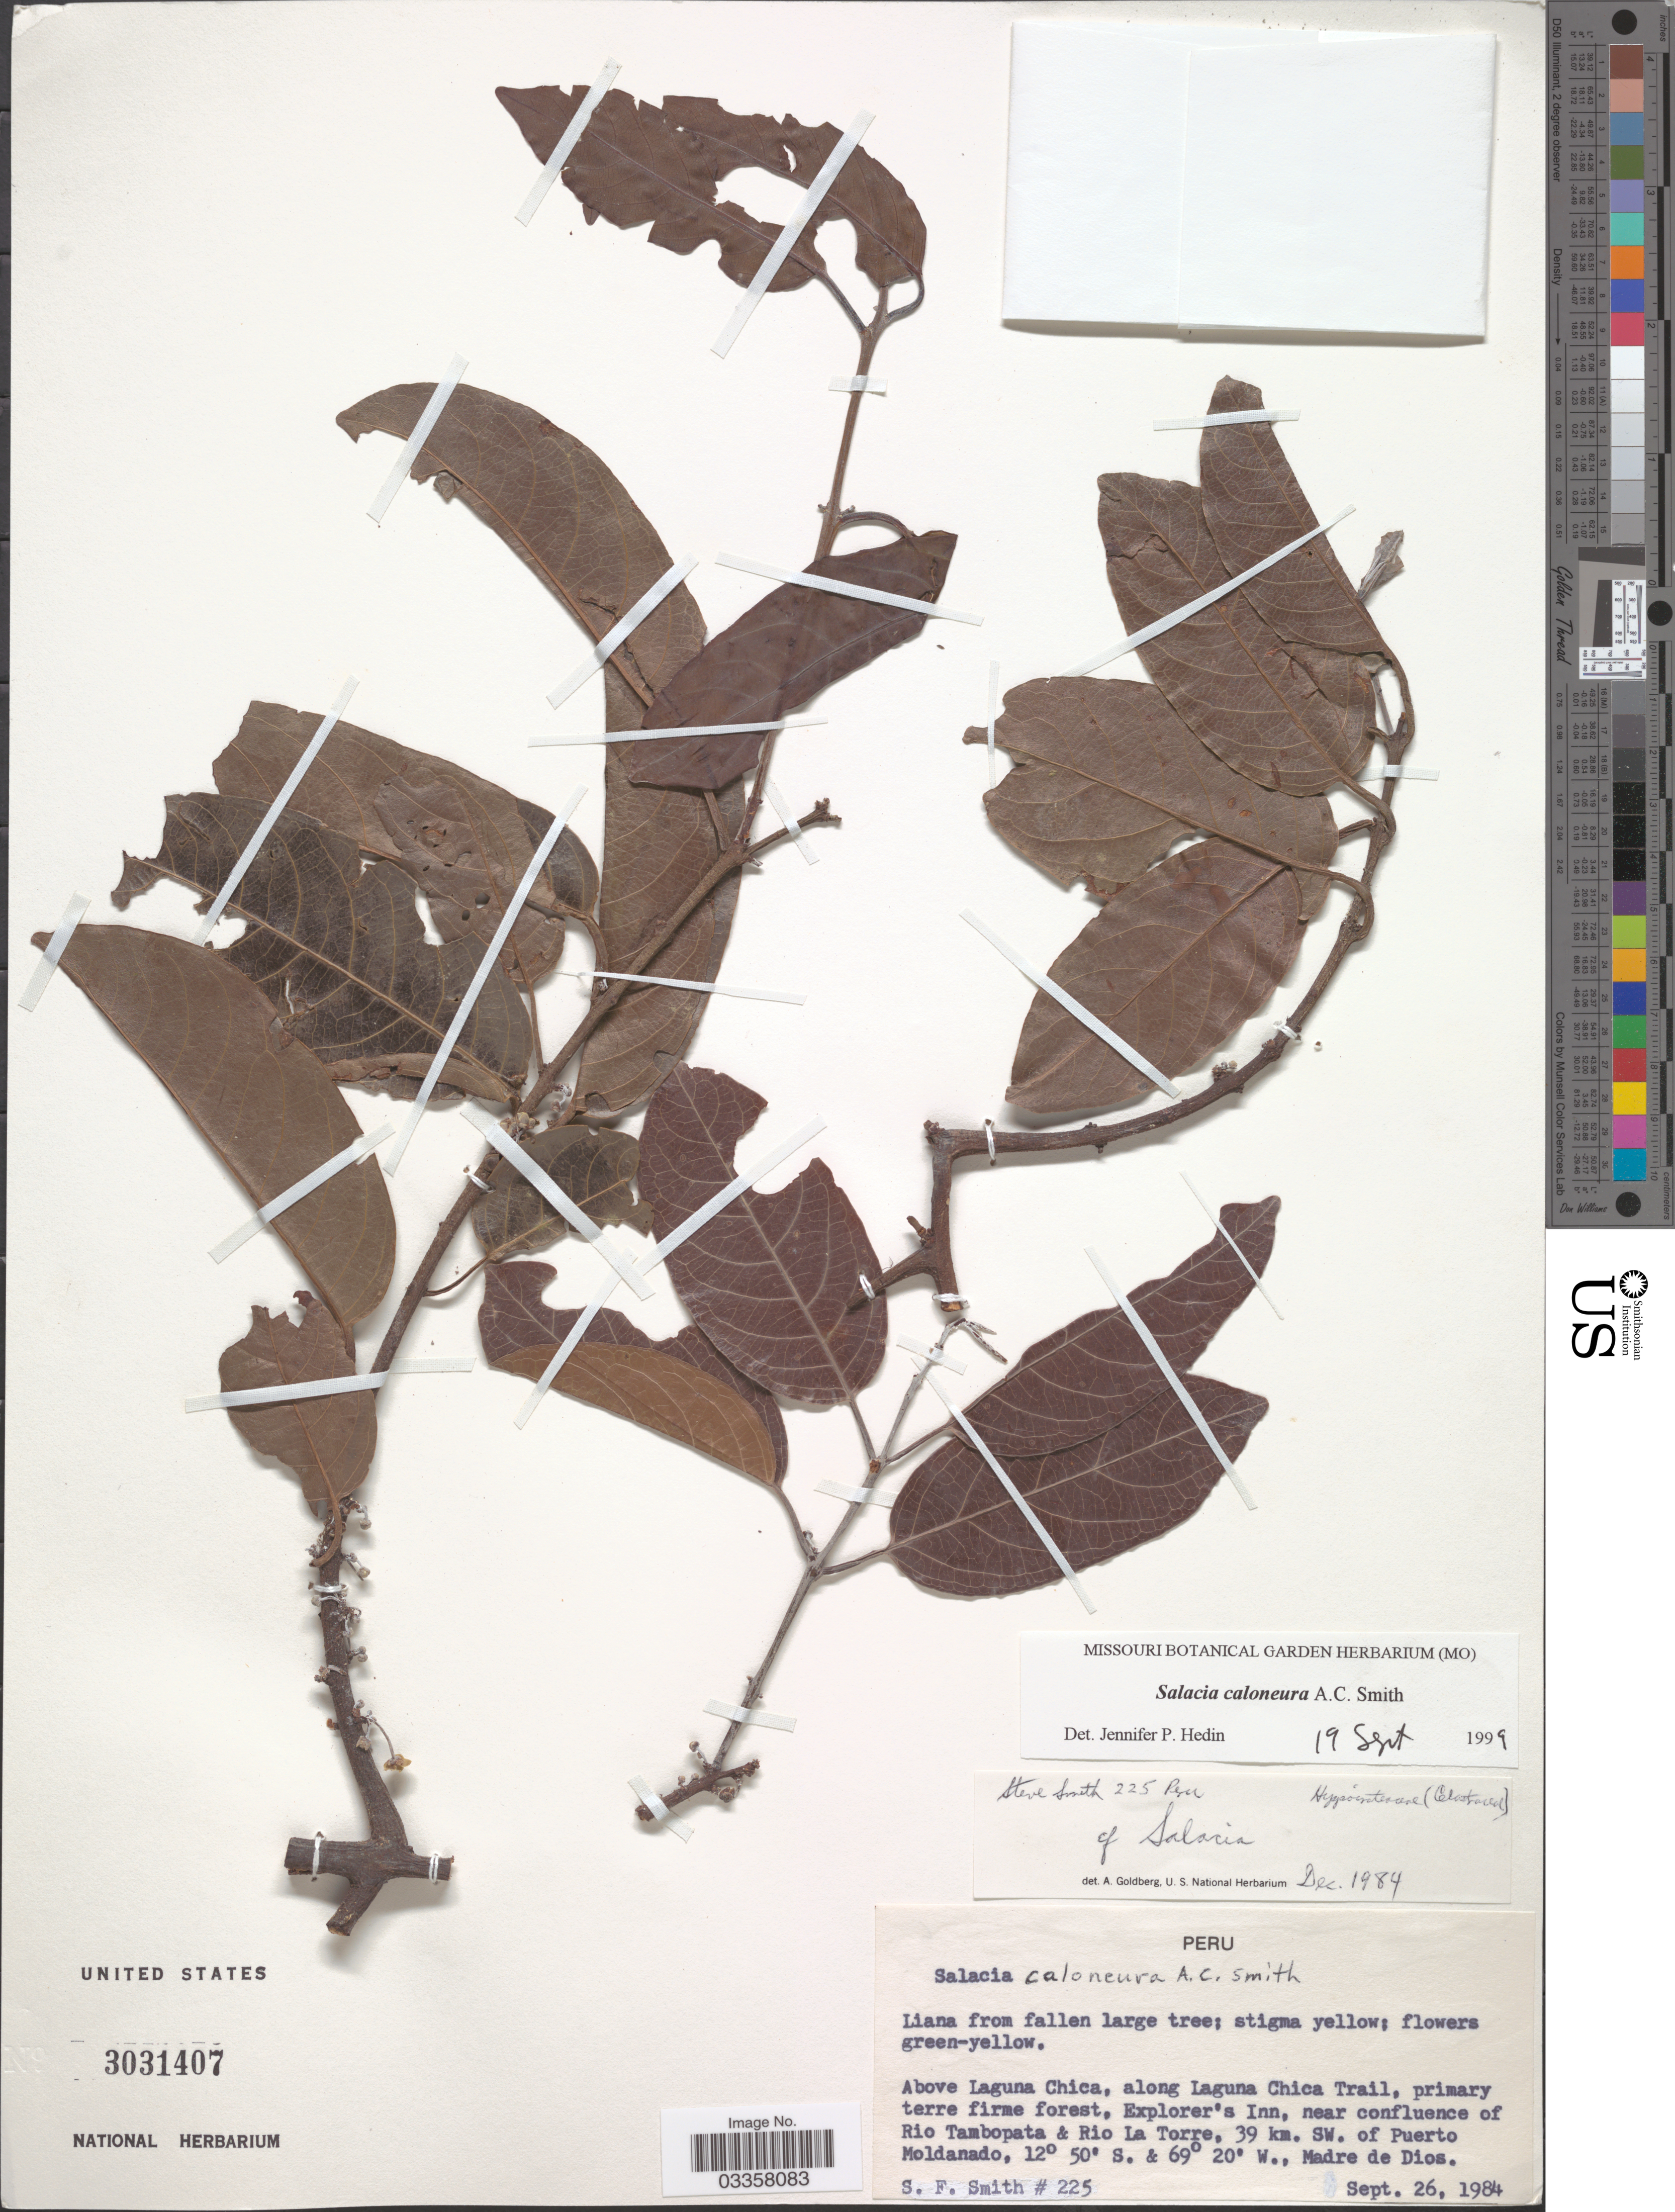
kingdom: Plantae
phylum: Tracheophyta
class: Magnoliopsida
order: Celastrales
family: Celastraceae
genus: Salacia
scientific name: Salacia caloneura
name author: A.C. Sm.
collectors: S.F. Smith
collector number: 225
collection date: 1984-09-26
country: Peru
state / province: Madre de Dios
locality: Above Laguna Chica, along Laguna Chica Trail, primary terre firme forest. Explorer's Inn, near confluence of Rio Tambopata & Rio La Torre, 39 km. SW. of Puerto Moldanado.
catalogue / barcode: US 3031407